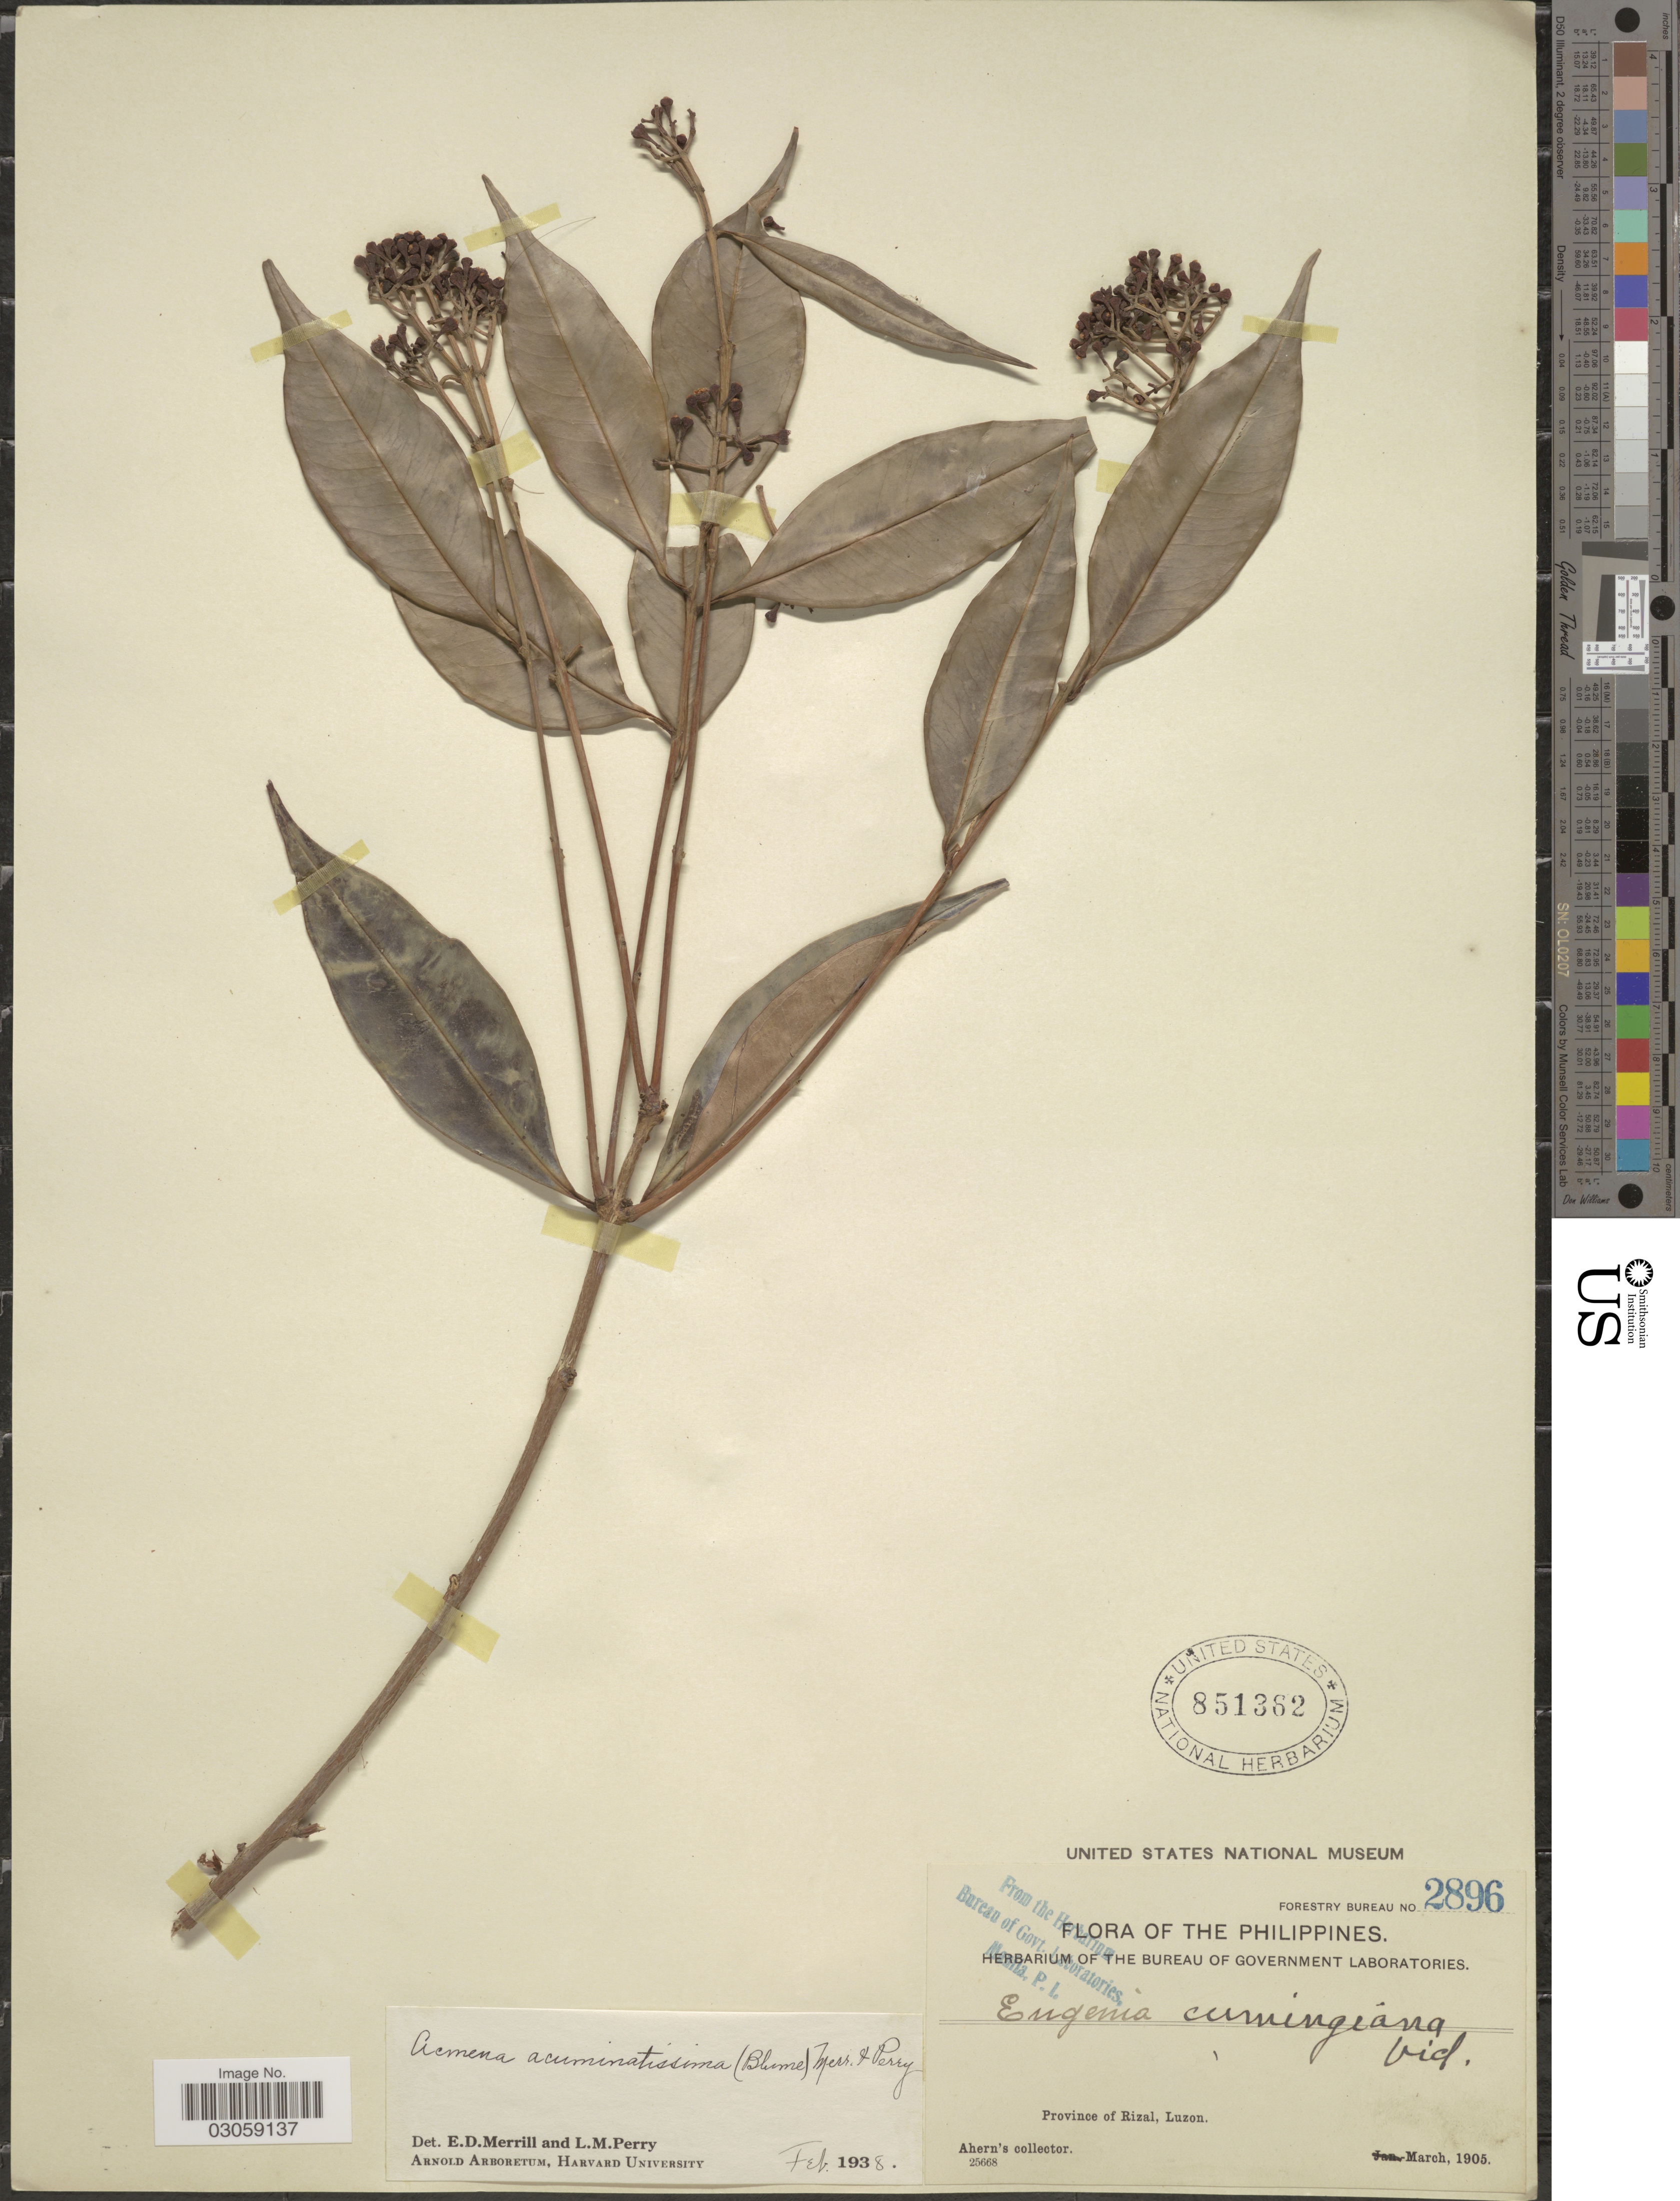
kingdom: Plantae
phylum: Tracheophyta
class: Magnoliopsida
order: Myrtales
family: Myrtaceae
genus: Syzygium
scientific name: Syzygium acuminatissimum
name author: (Blume) DC.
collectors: Ahern's collector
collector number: Forestry Bureau 2896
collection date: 1905-03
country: Philippines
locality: Province of Rizal, Luzon.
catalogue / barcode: US 851362